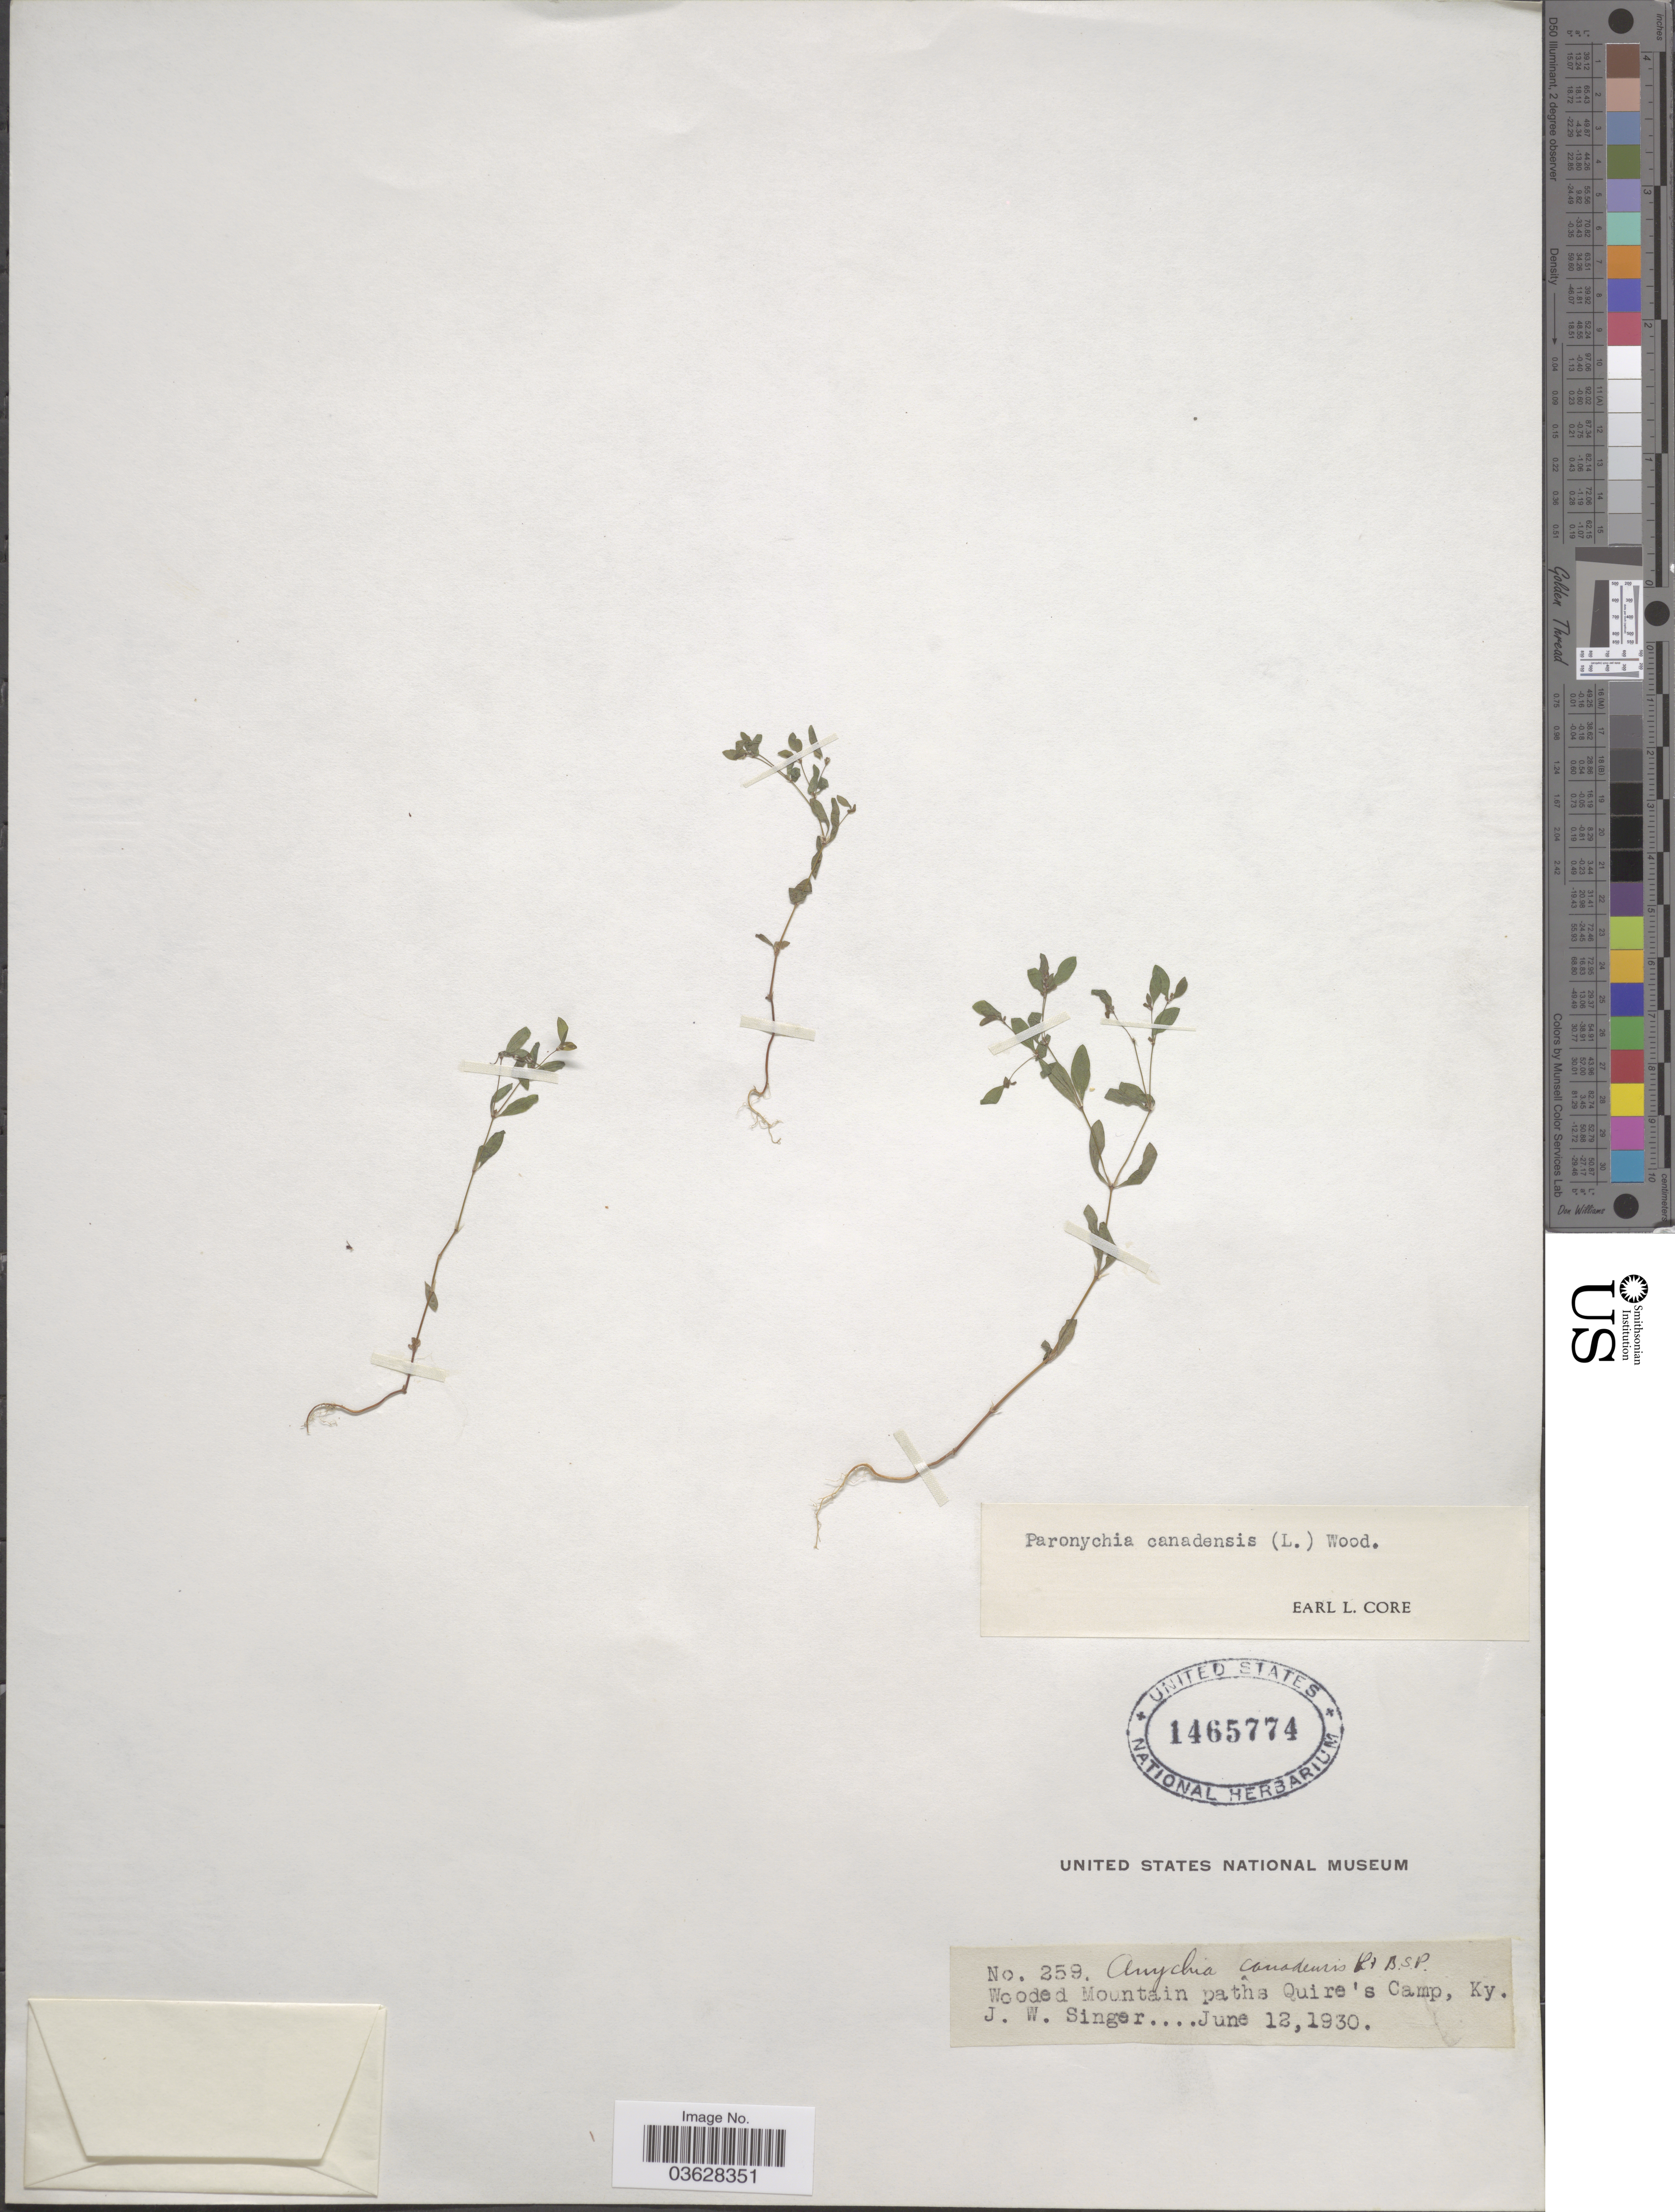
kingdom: Plantae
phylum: Tracheophyta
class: Magnoliopsida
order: Caryophyllales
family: Caryophyllaceae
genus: Paronychia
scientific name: Paronychia canadensis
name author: (L.) Alph. Wood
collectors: J. EW. Singer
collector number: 259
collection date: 1930-06-12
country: United States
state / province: Kentucky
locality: Wooded Mountain paths Quire's Camp.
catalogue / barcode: US 1465774